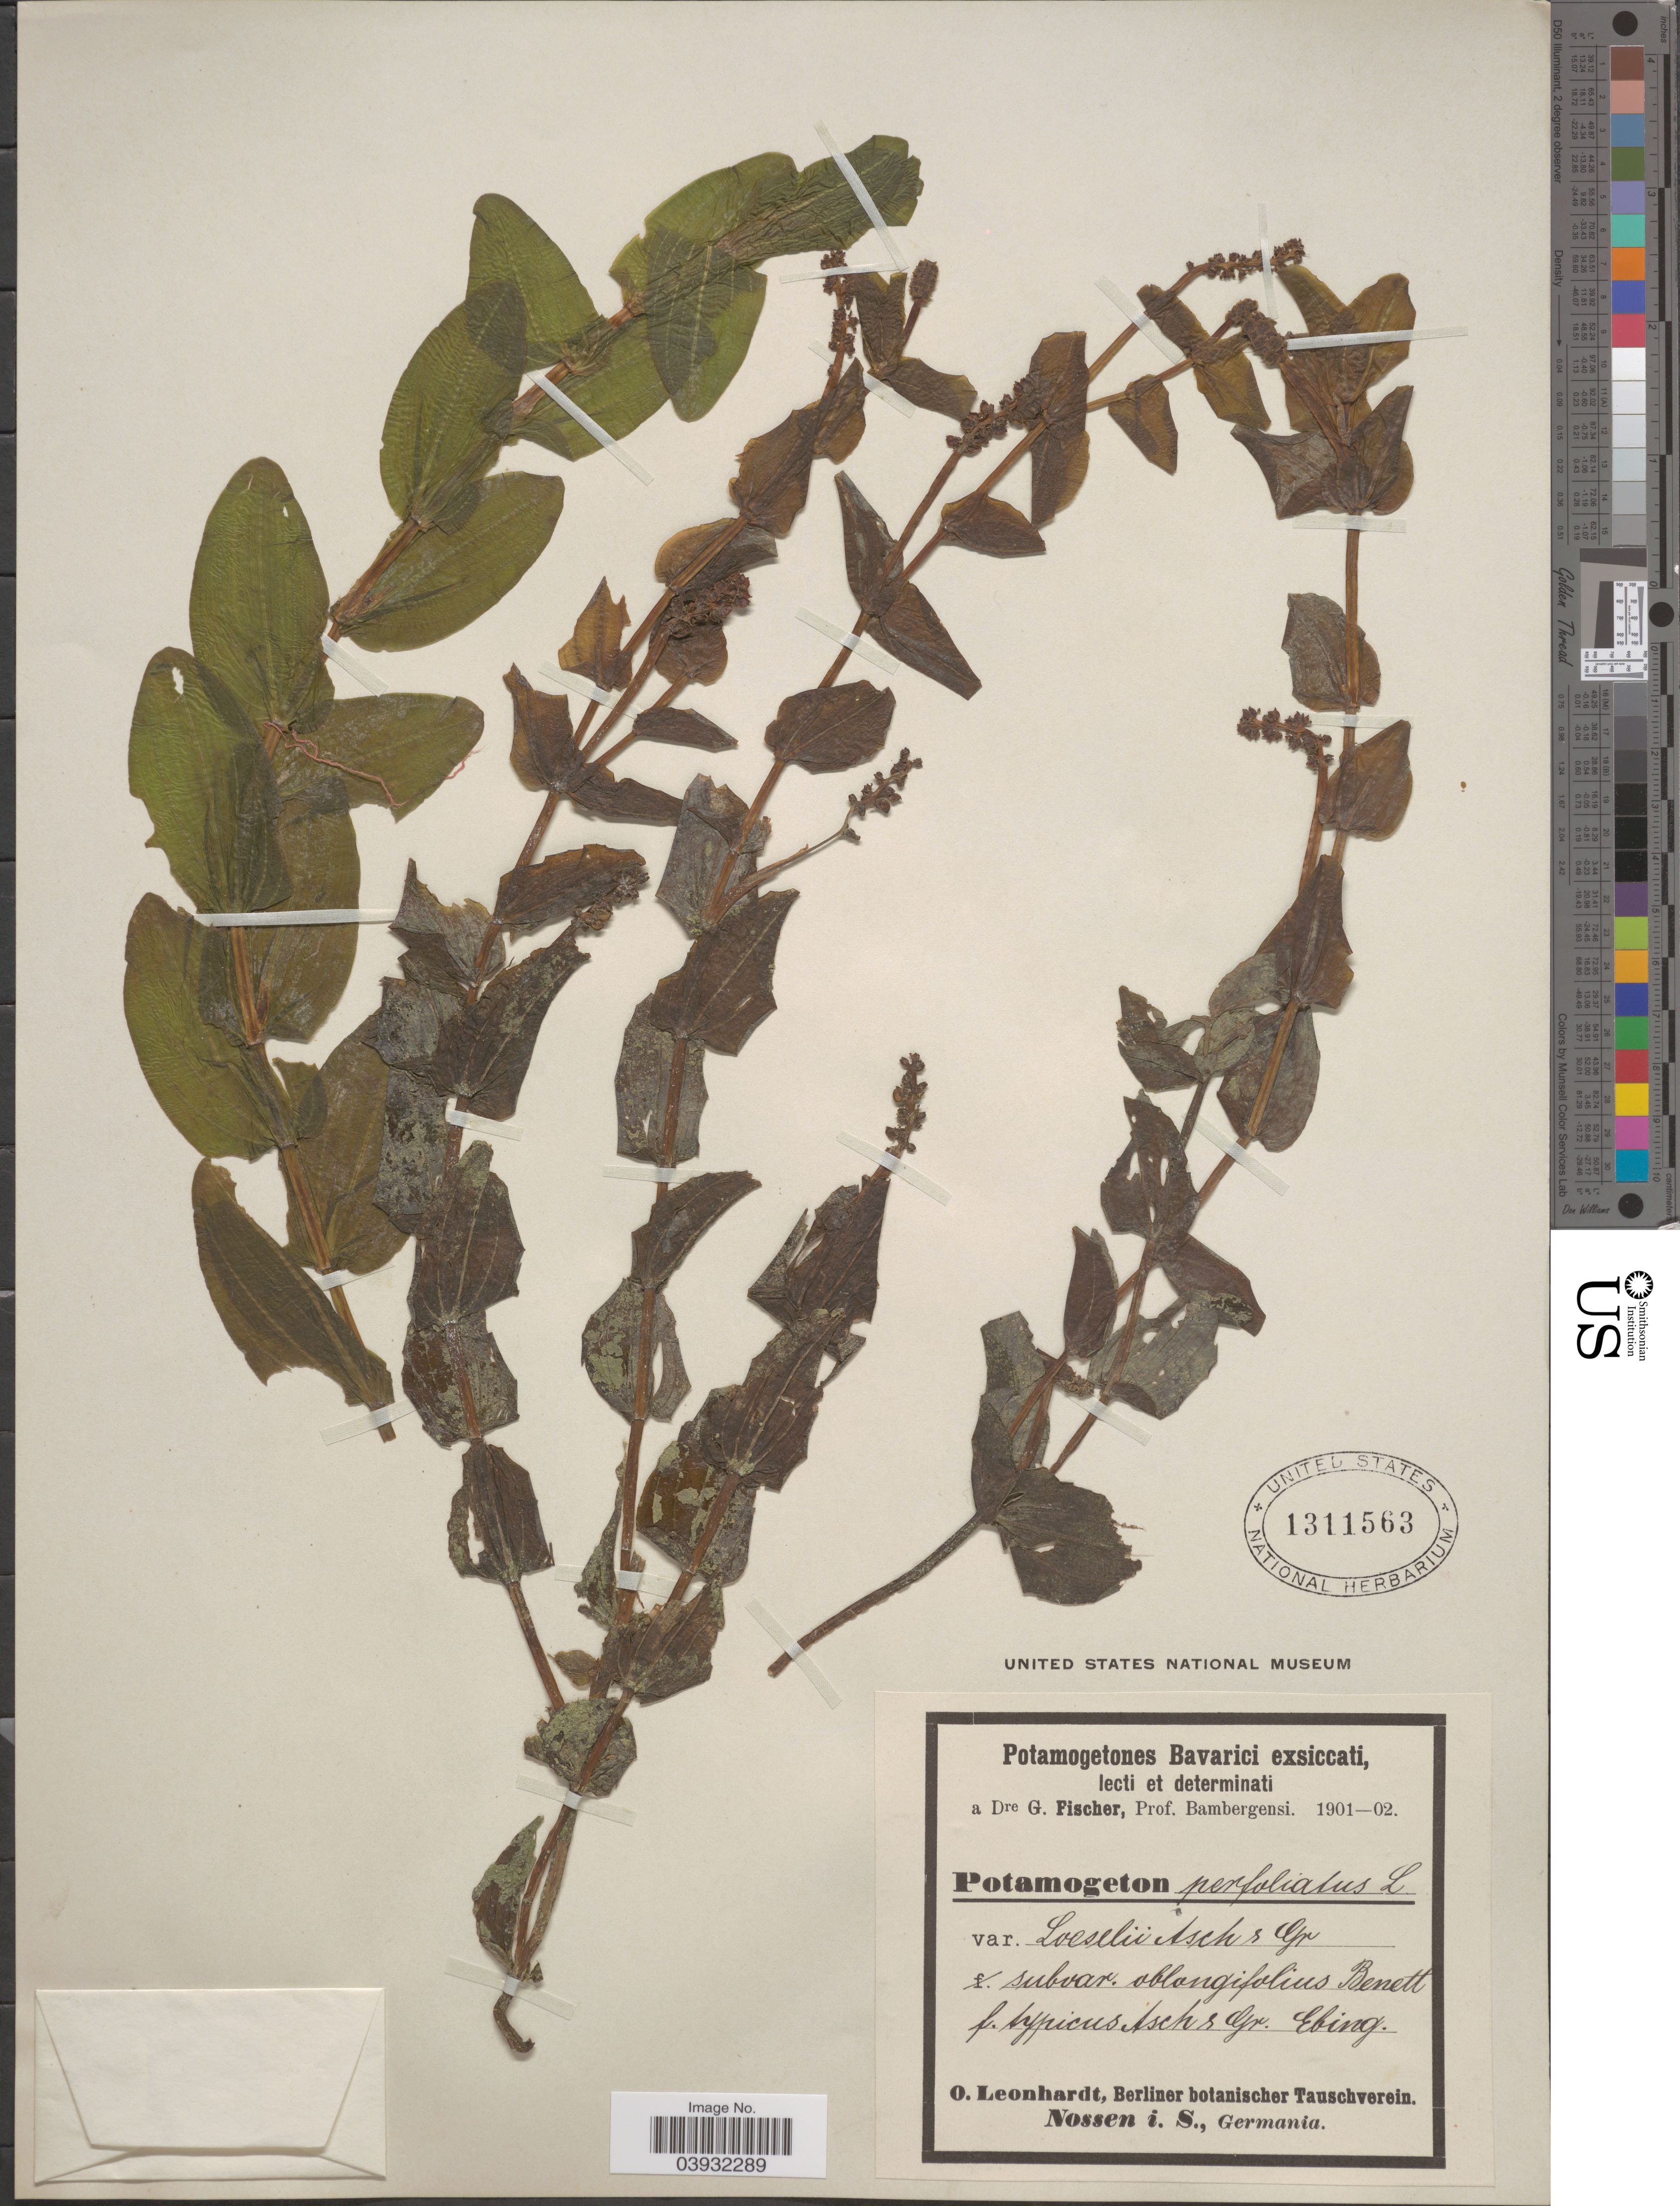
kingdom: Plantae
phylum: Tracheophyta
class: Liliopsida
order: Alismatales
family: Potamogetonaceae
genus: Potamogeton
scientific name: Potamogeton perfoliatus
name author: L.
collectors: O. Leonhardt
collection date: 1901/1902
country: Germany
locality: Ebing. Nossen. i. S.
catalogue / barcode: US 1311563